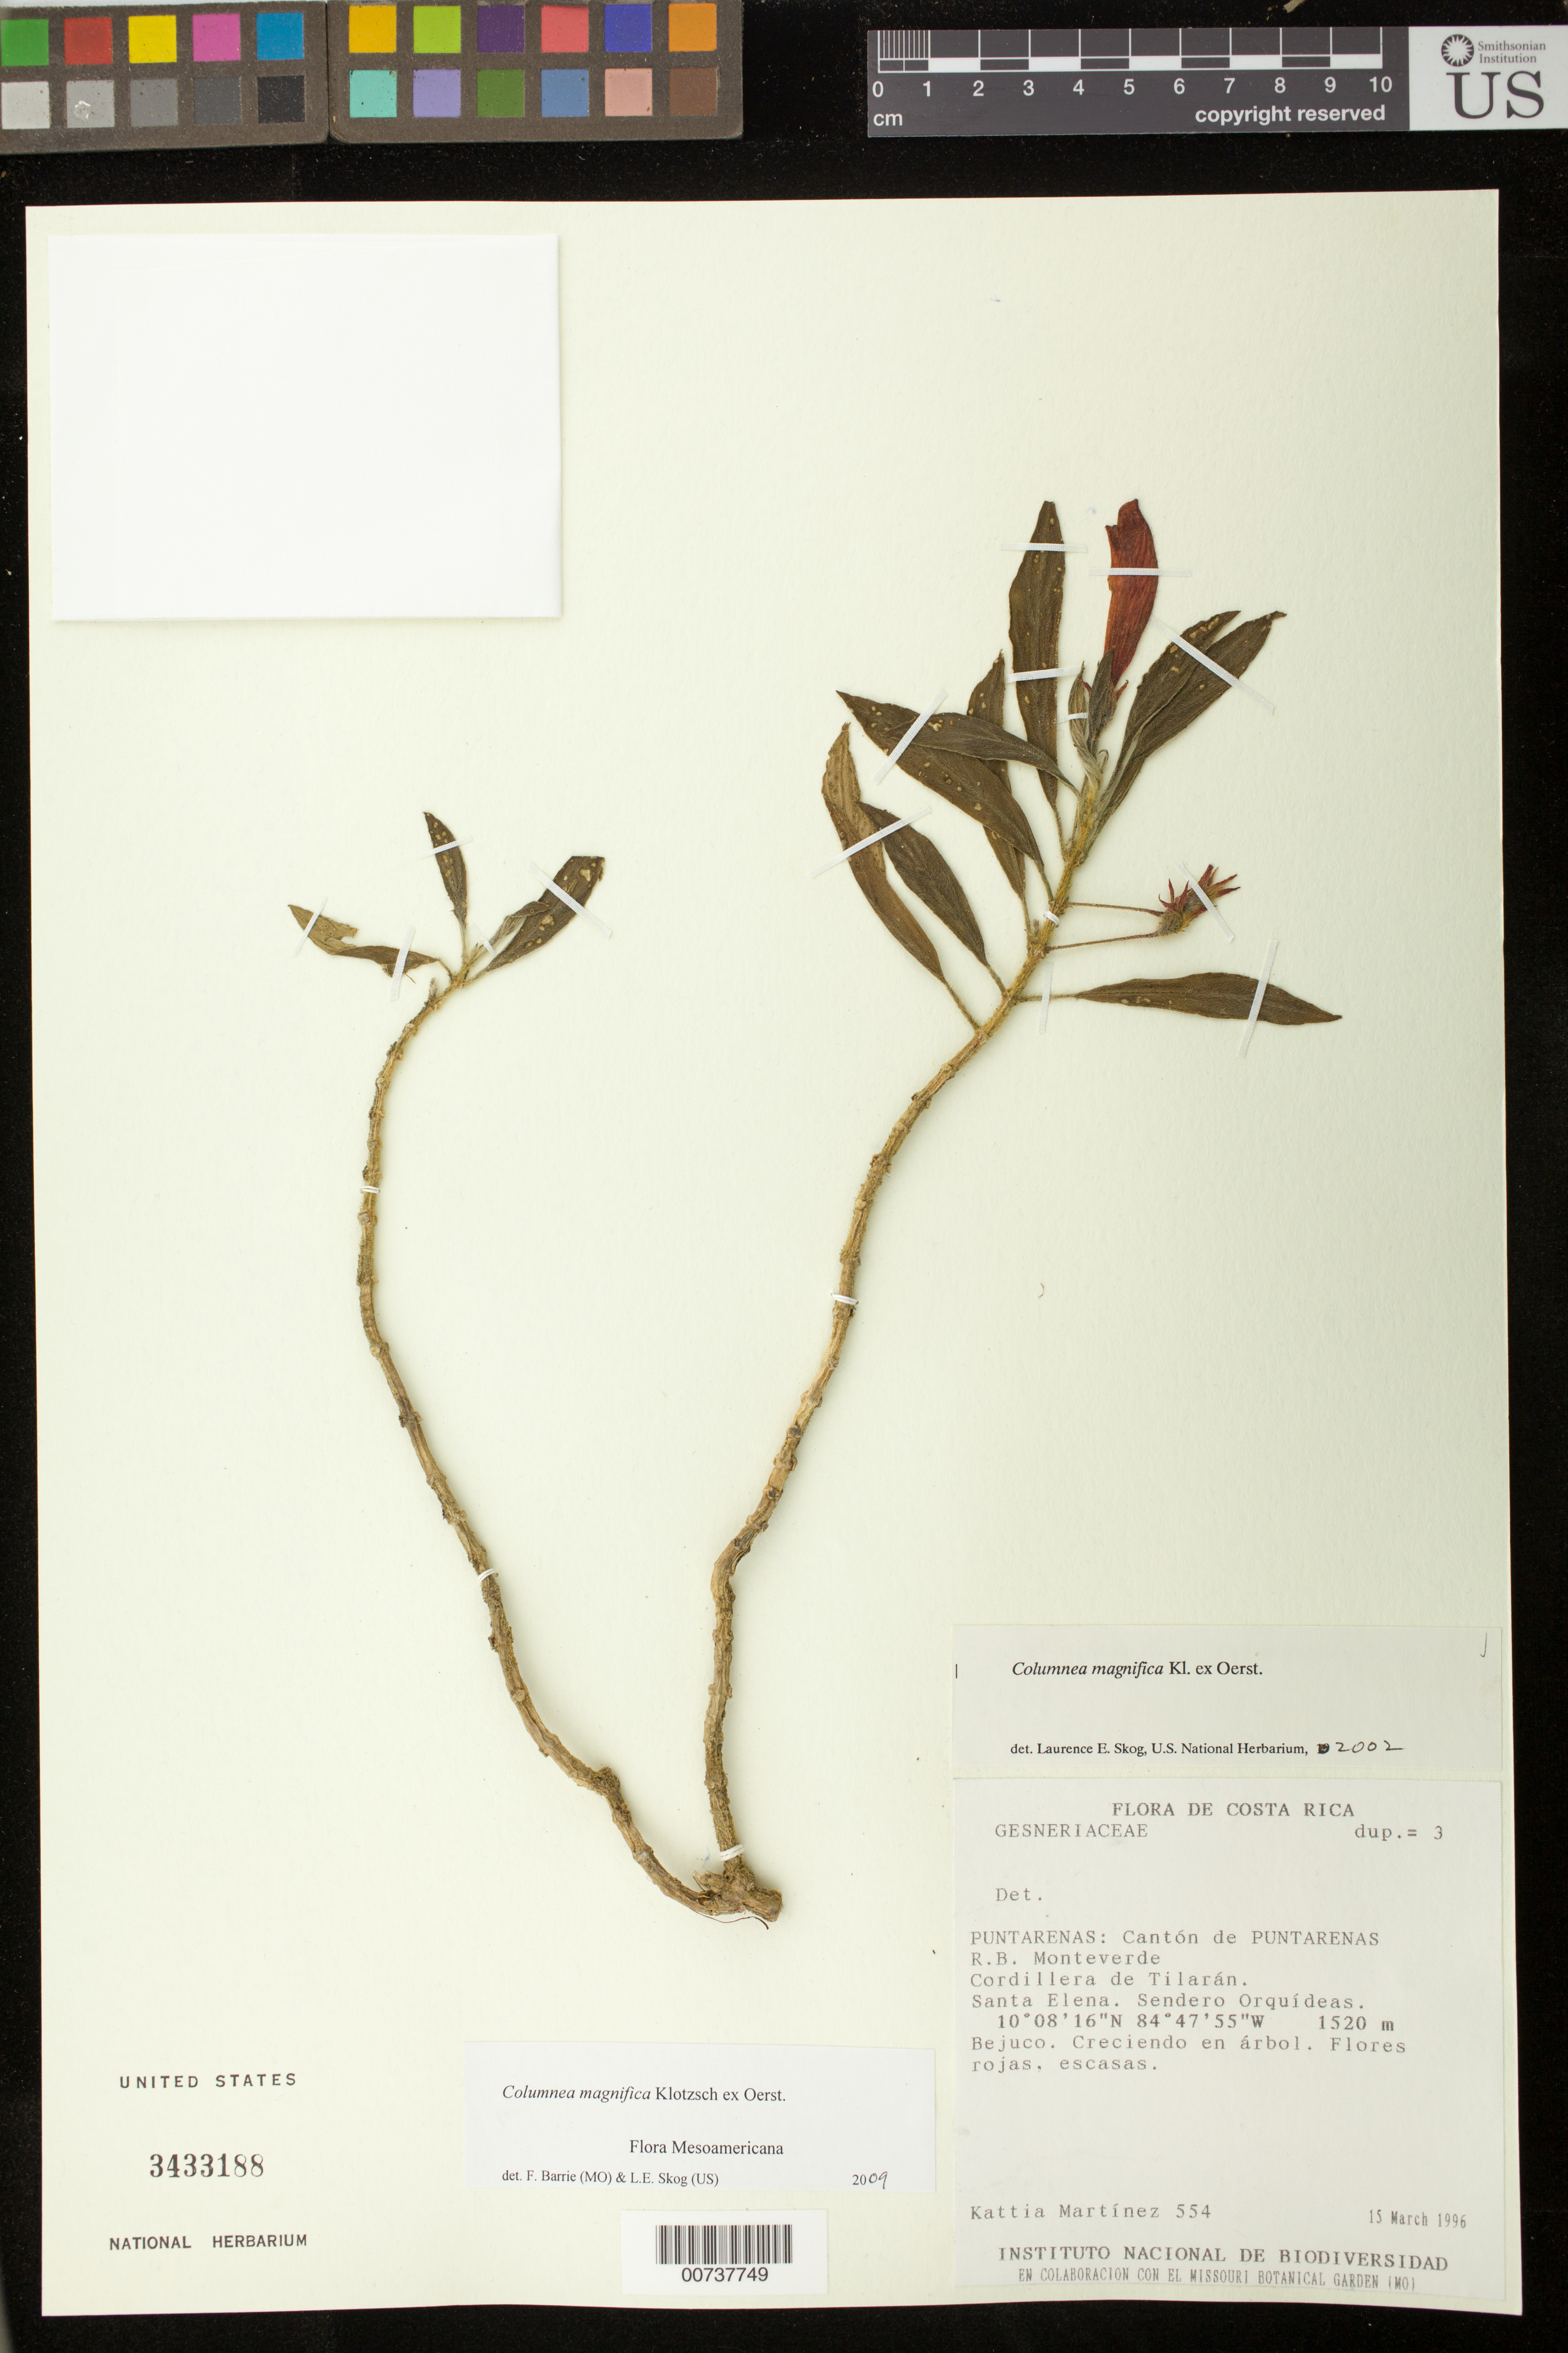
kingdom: Plantae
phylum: Tracheophyta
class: Magnoliopsida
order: Lamiales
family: Gesneriaceae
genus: Columnea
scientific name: Columnea magnifica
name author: Klotzsch ex Oerst.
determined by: Skog, Laurence E.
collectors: K. Martínez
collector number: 554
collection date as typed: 15 Mar 1996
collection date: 1996-03-15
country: Costa Rica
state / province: Puntarenas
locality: Cantón de Puntarenas, R.B. Monteverde, Cordillera de Tilarán, Santa Elena, Sendero Orquídeas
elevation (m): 1520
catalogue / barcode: US 3433188